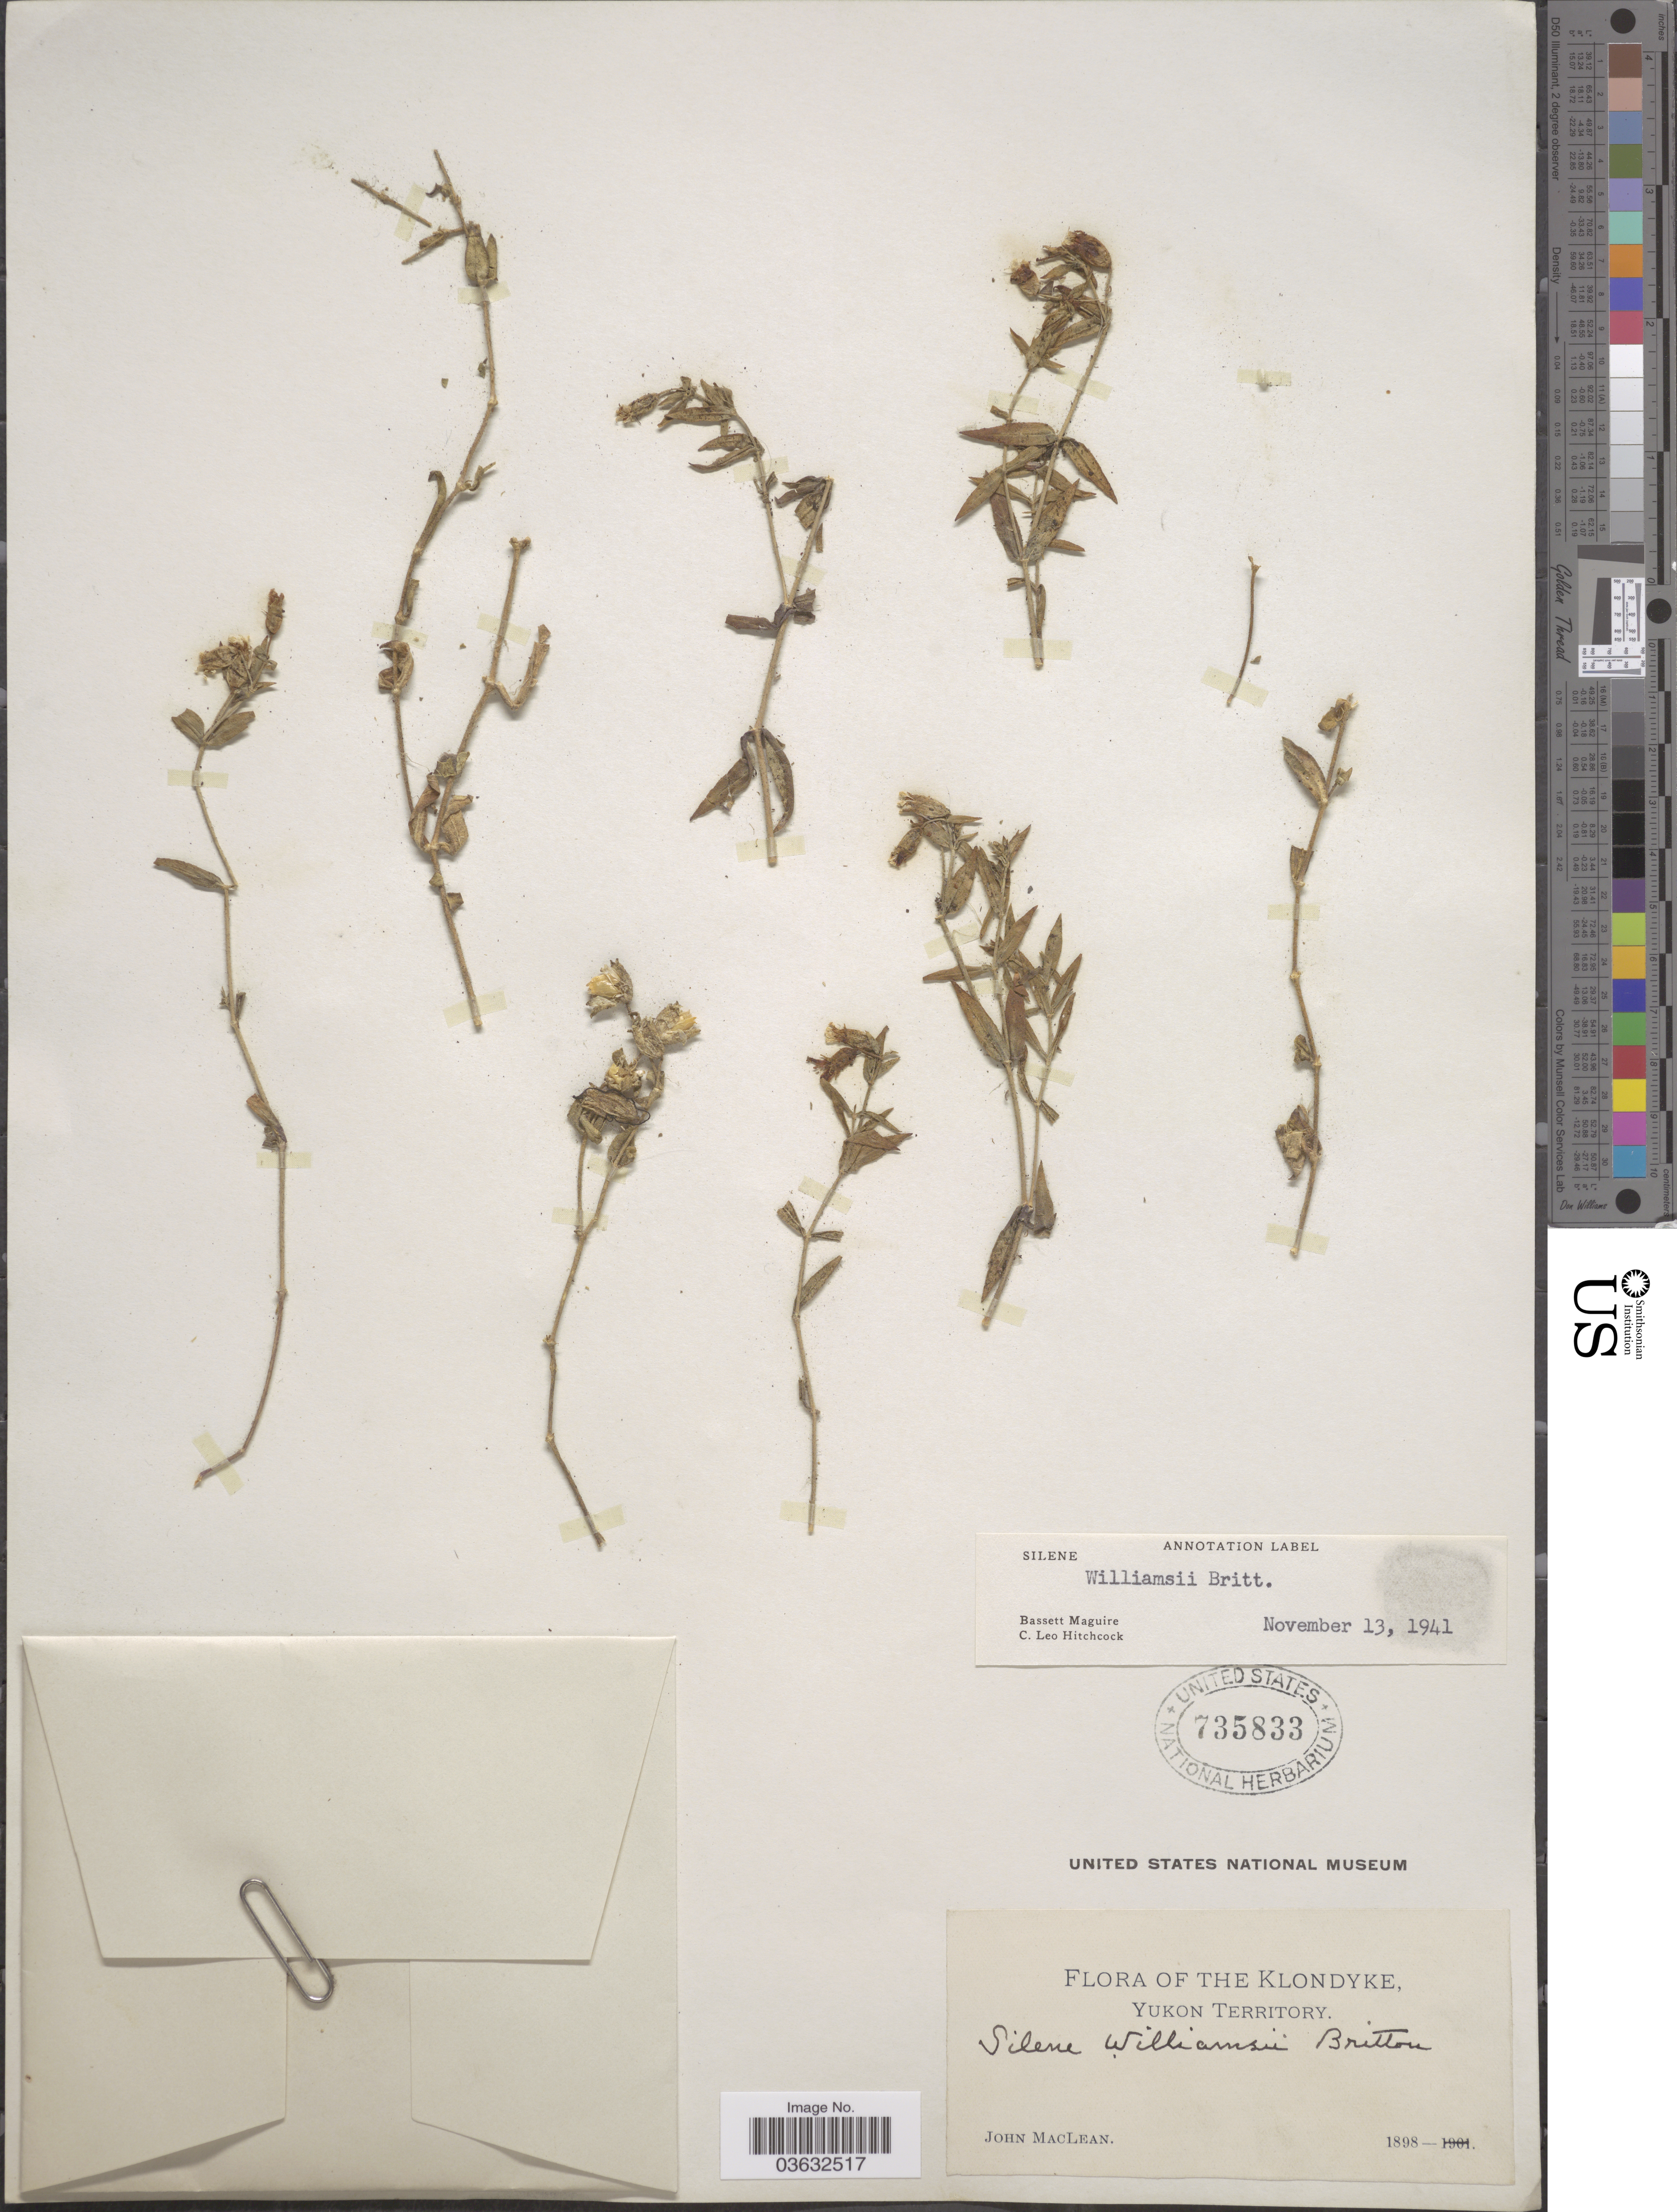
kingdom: Plantae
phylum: Tracheophyta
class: Magnoliopsida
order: Caryophyllales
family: Caryophyllaceae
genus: Silene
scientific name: Silene williamsii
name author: Britton in Britton & Rydb.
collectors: J. Maclean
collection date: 1898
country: Canada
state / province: Yukon Territory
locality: The Klondyke.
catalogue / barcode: US 735833